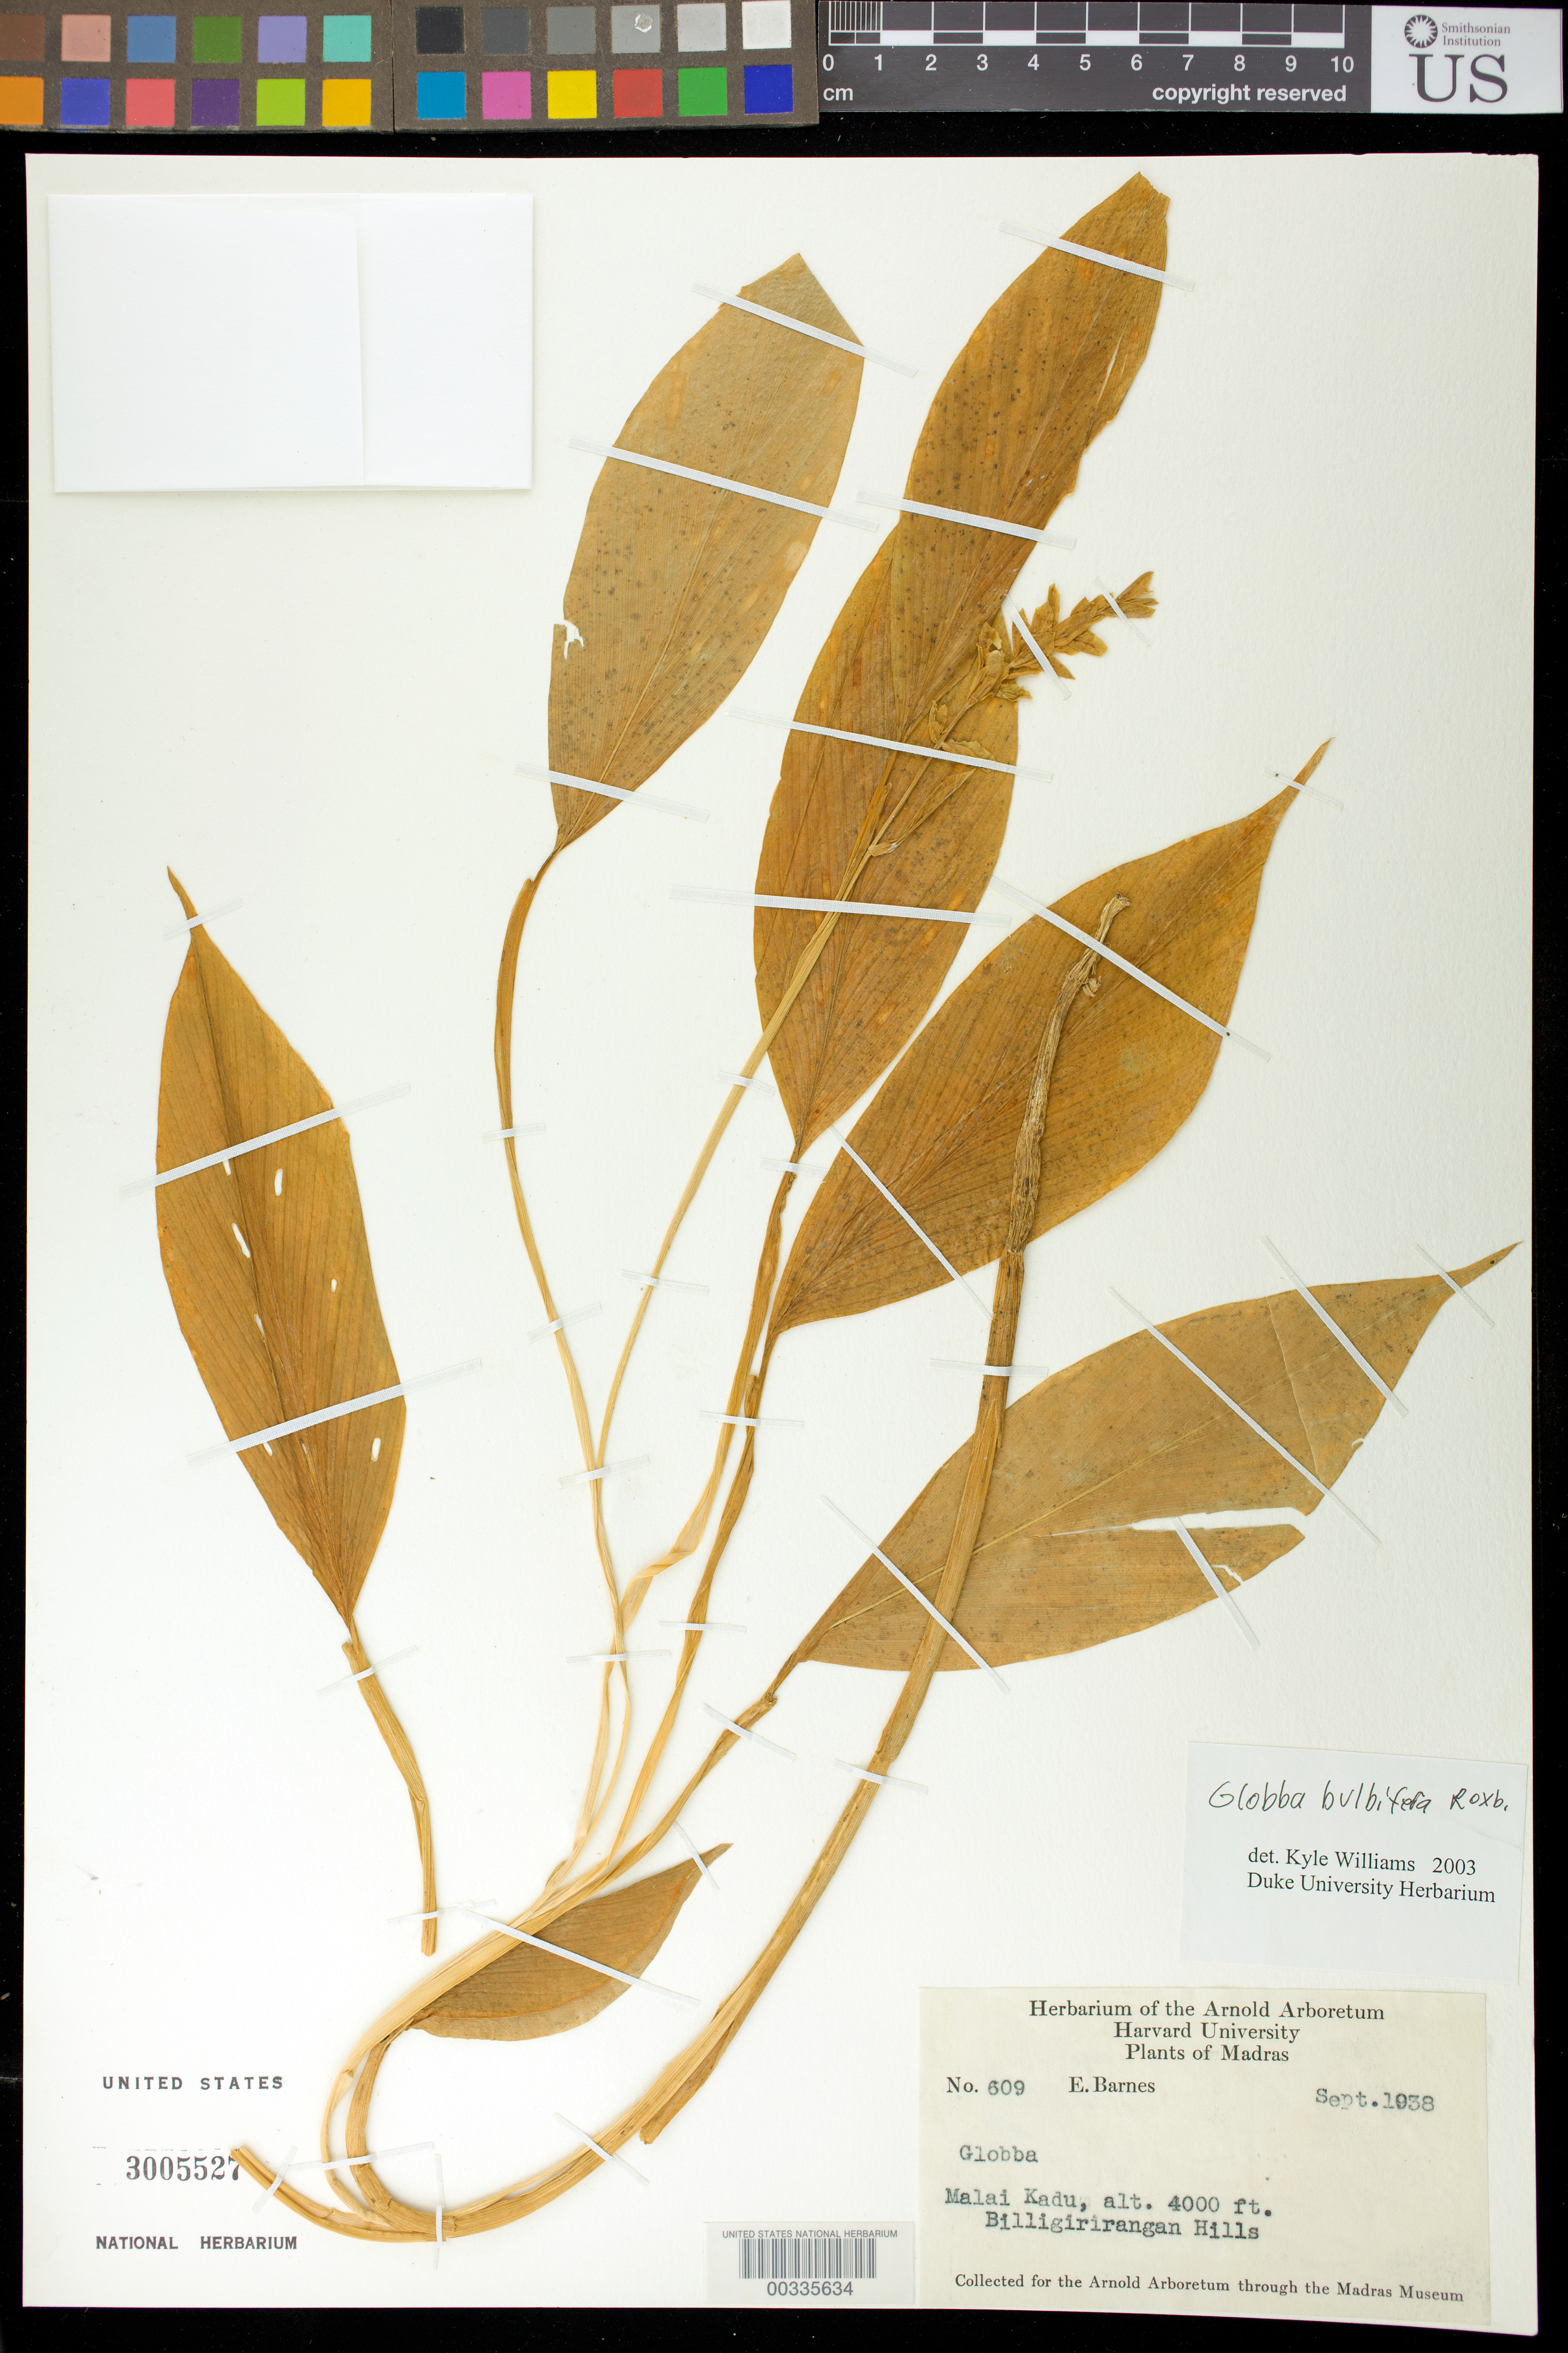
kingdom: Plantae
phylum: Tracheophyta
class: Liliopsida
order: Zingiberales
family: Zingiberaceae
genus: Globba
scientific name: Globba bulbifera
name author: Roxb.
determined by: Williams, K. J.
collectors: E. Barnes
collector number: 609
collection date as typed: Sep 1938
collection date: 1938-09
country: India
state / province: Tamil Nadu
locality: Plants of madras, malai kadu, billigirirangan hills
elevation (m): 1219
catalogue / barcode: US 3005527